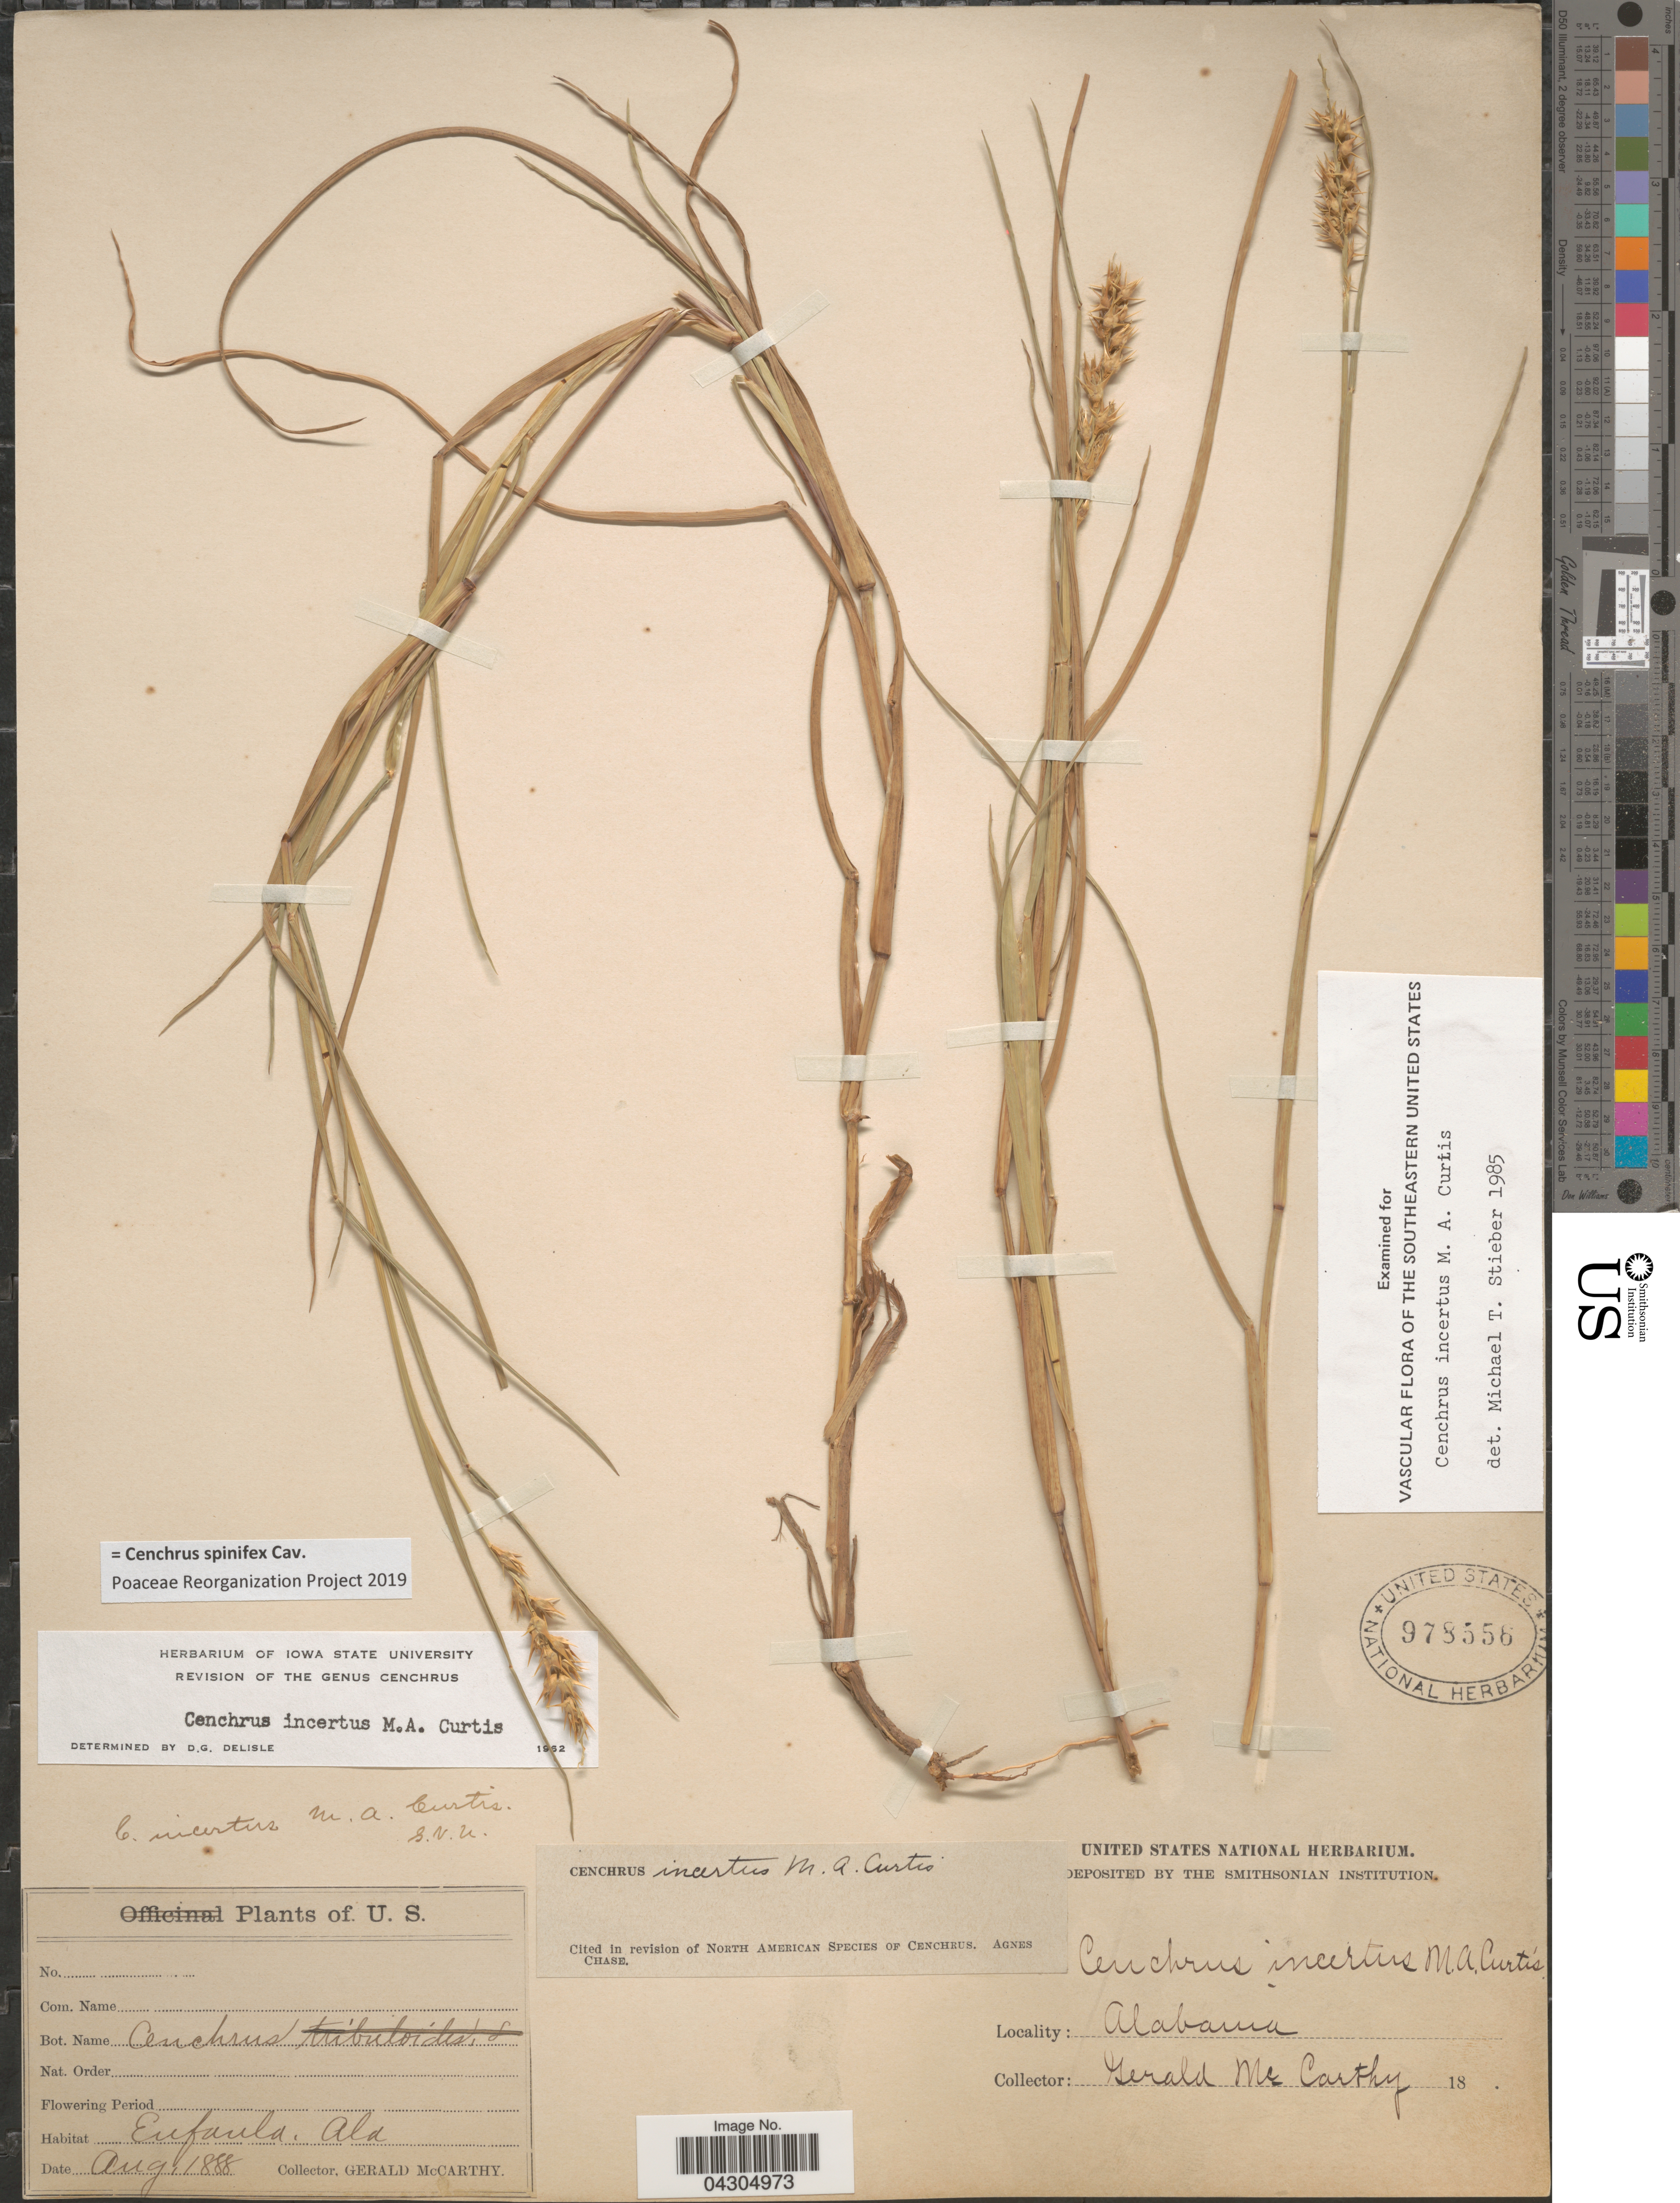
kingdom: Plantae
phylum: Tracheophyta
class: Liliopsida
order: Poales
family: Poaceae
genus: Cenchrus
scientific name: Cenchrus spinifex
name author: Cav.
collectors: G. McCarthy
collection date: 1888-08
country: United States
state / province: Alabama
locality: Eufaula.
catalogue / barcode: US 978556